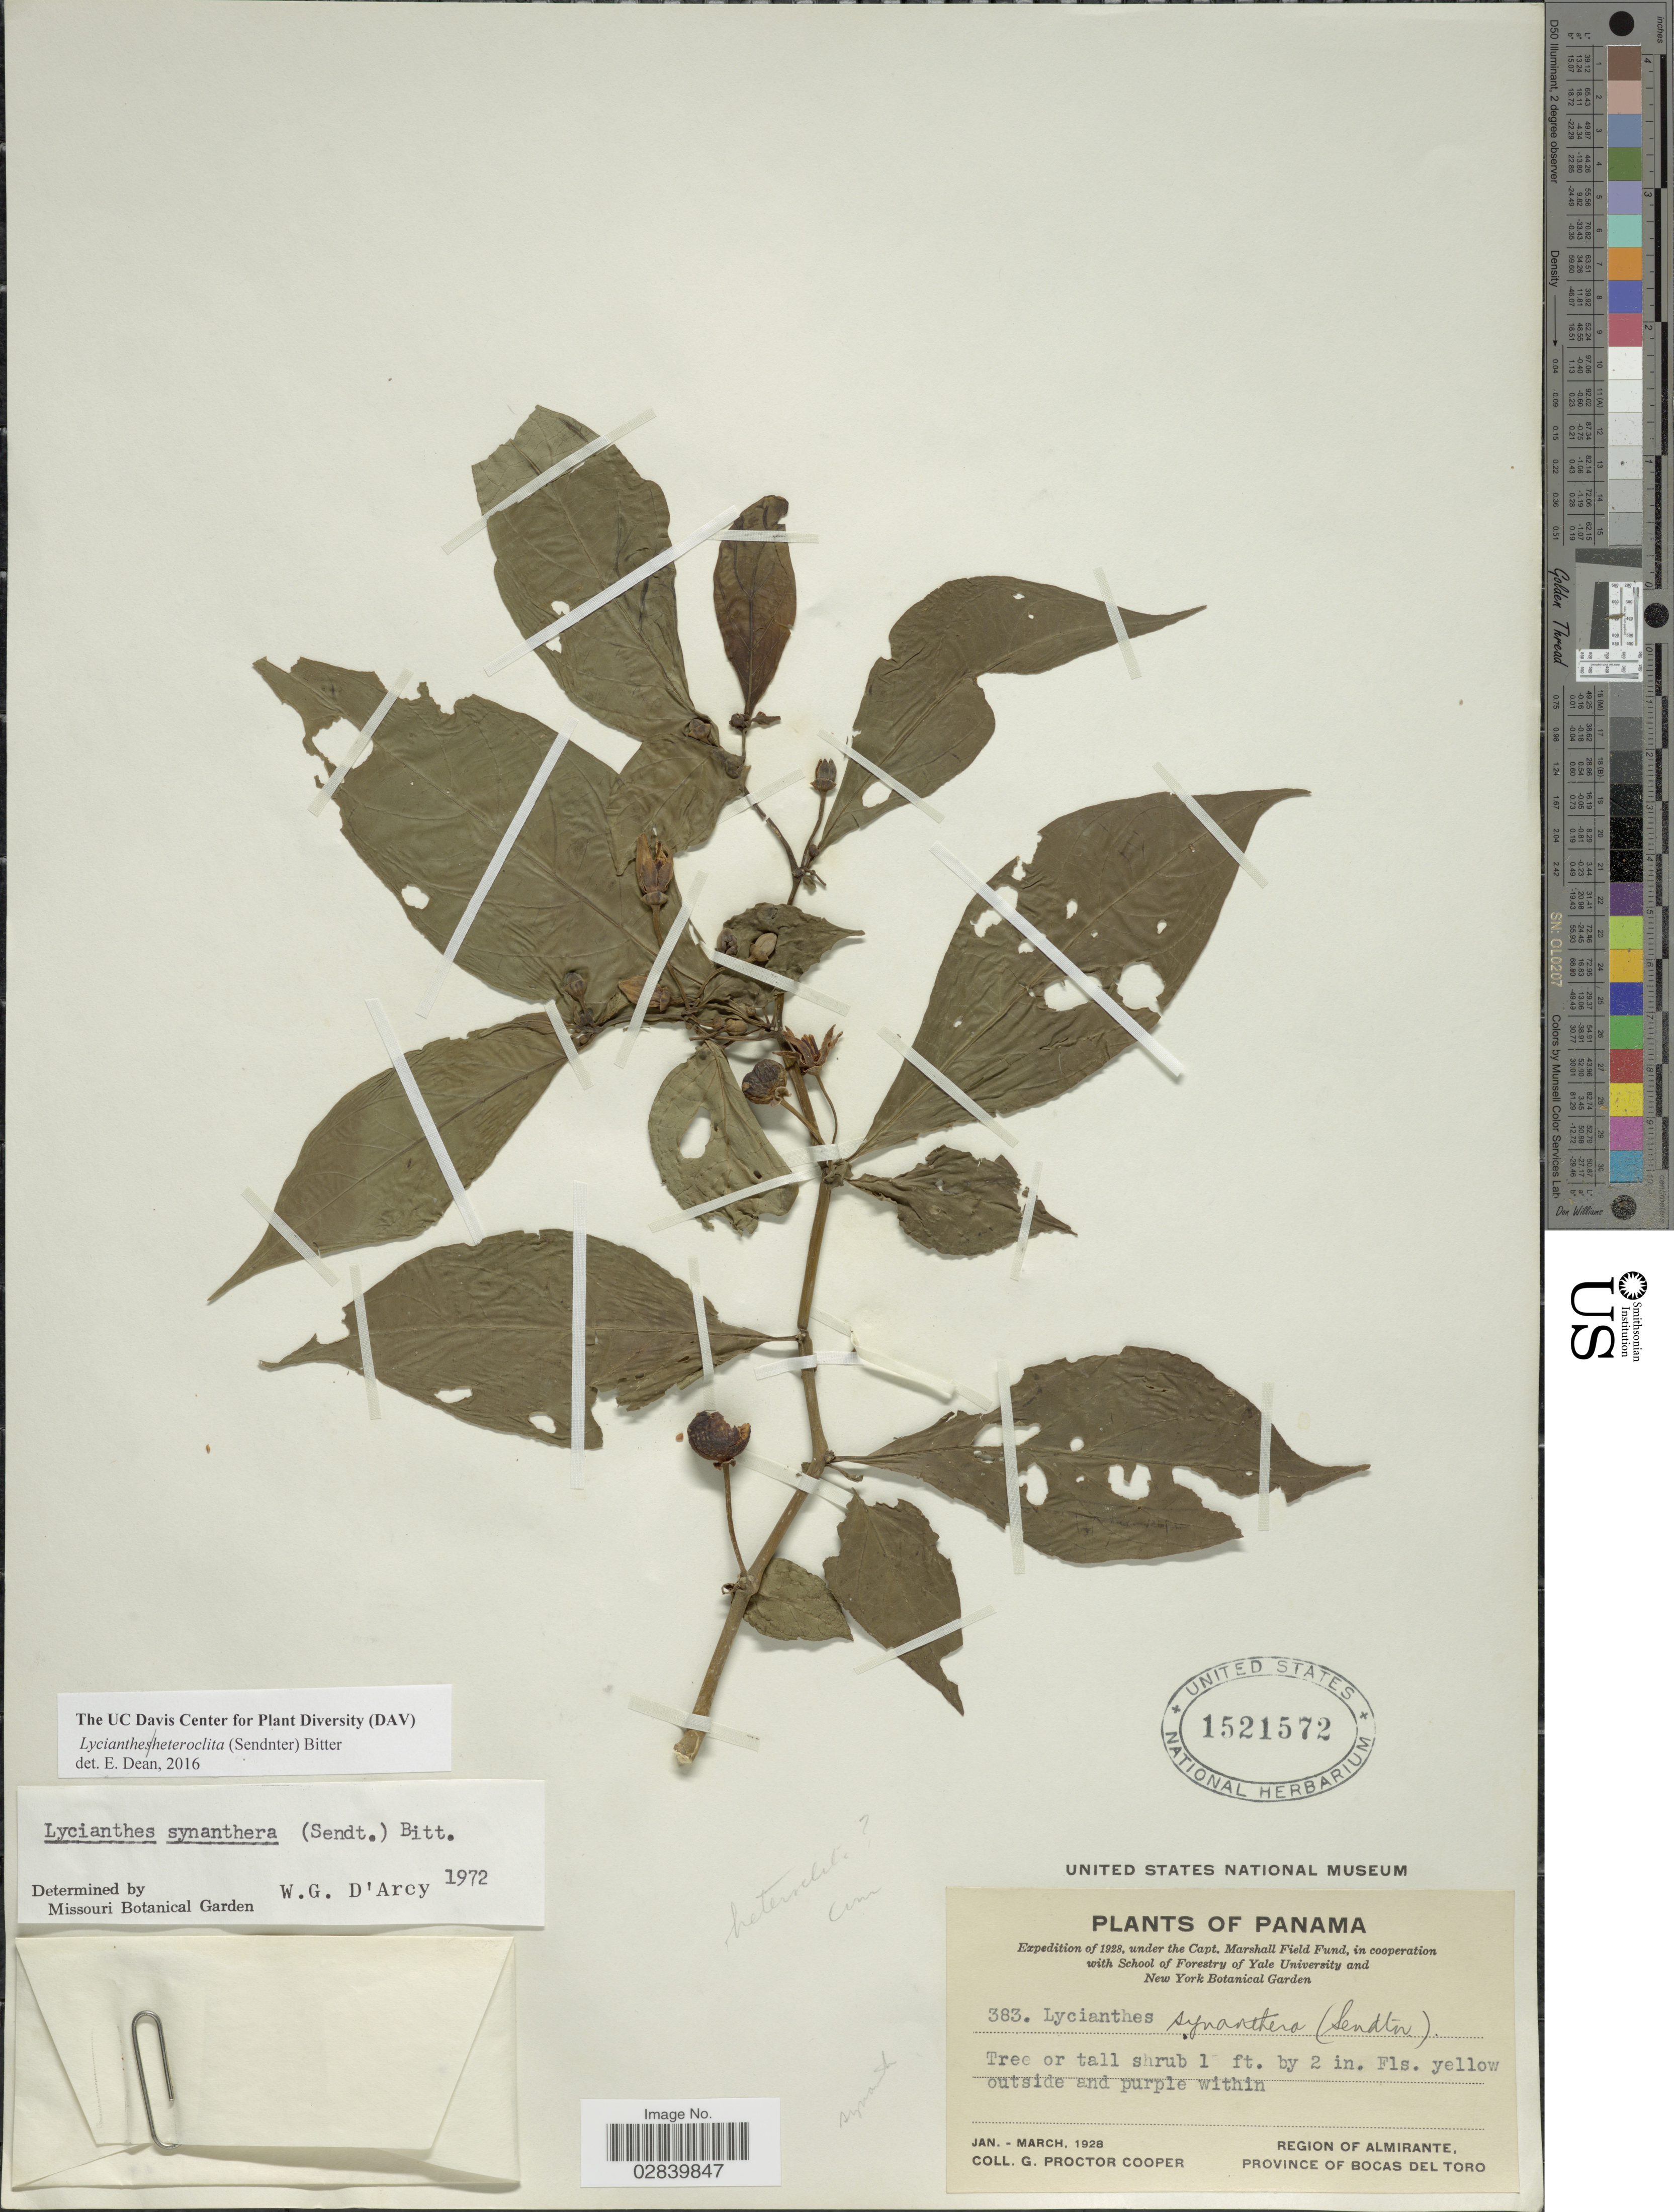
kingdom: Plantae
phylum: Tracheophyta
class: Magnoliopsida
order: Solanales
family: Solanaceae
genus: Lycianthes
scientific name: Lycianthes heteroclita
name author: (Sendtn.) Bitter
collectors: G. Cooper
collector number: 383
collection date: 1928-01/1928-03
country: Panama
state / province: Bocas del Toro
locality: Region of Almirante.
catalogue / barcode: US 1521572